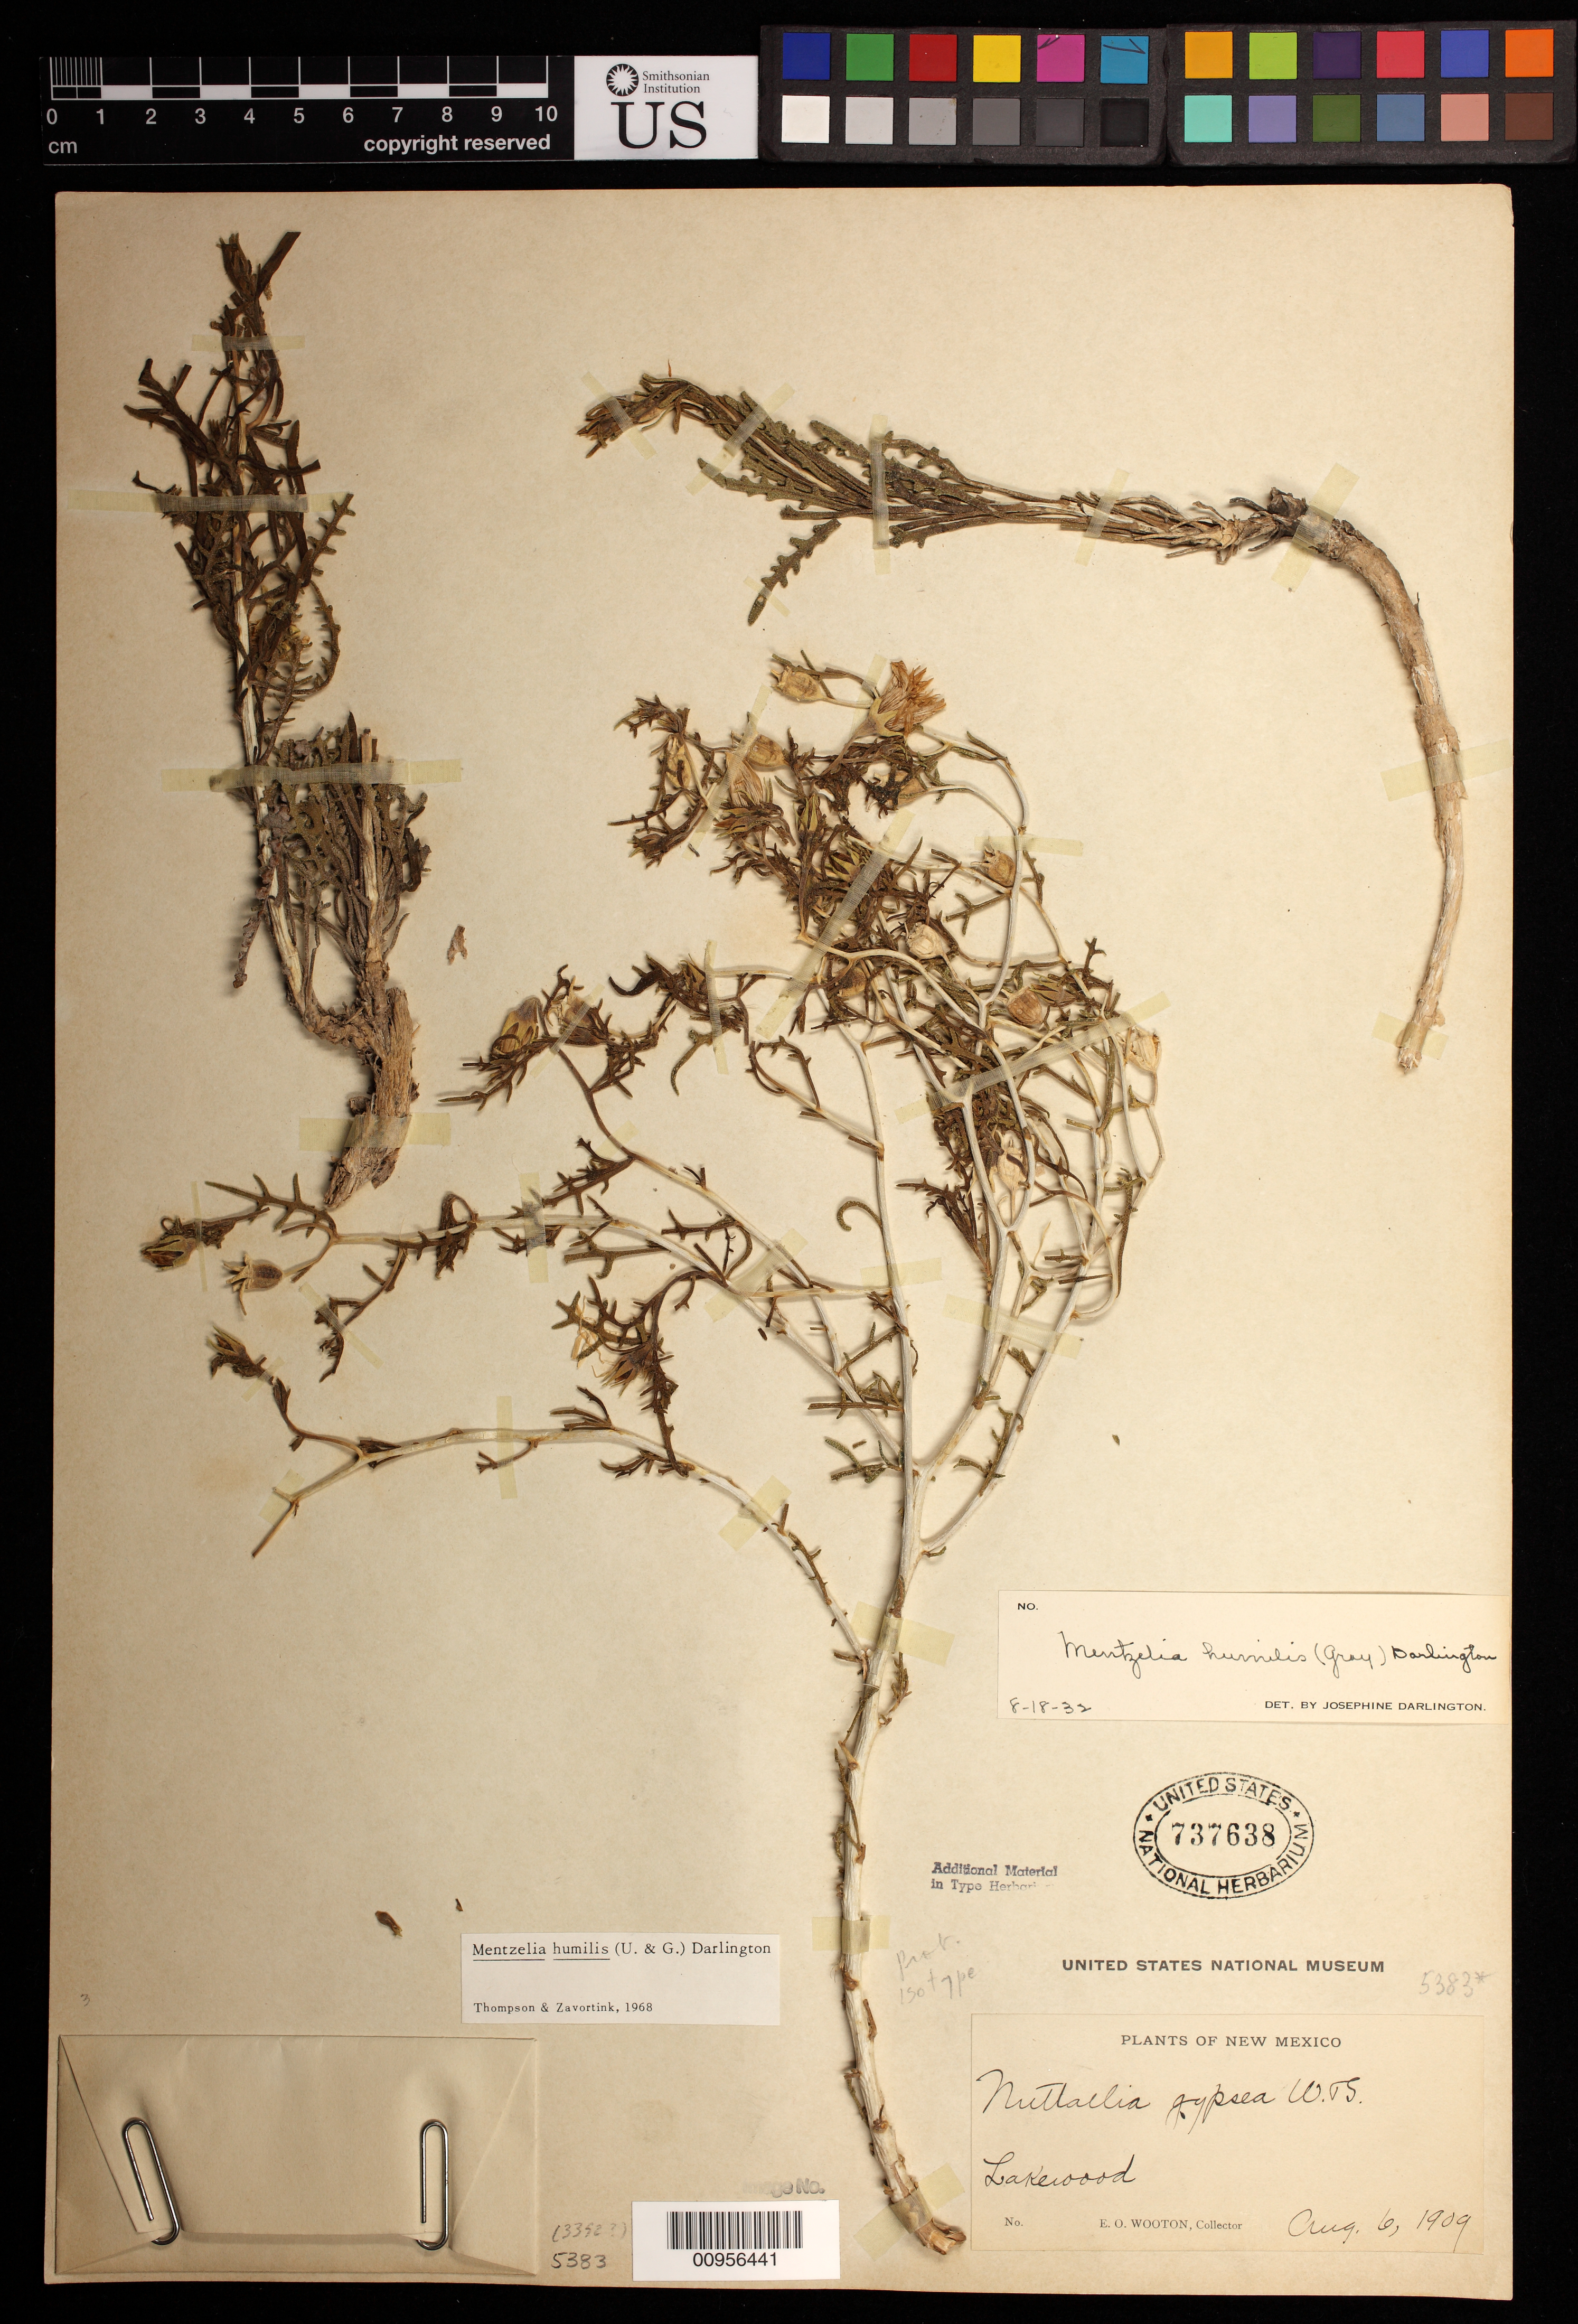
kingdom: Plantae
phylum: Tracheophyta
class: Magnoliopsida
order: Cornales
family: Loasaceae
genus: Nuttallia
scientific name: Nuttallia gypsea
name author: Wooton & Standl.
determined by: Zavortink, J. E.; Thompson, H. J.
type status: Isotype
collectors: E. O. Wooton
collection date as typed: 06 Aug 1909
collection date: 1909-08-06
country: United States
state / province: New Mexico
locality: Lakewood.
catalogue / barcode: US 737638